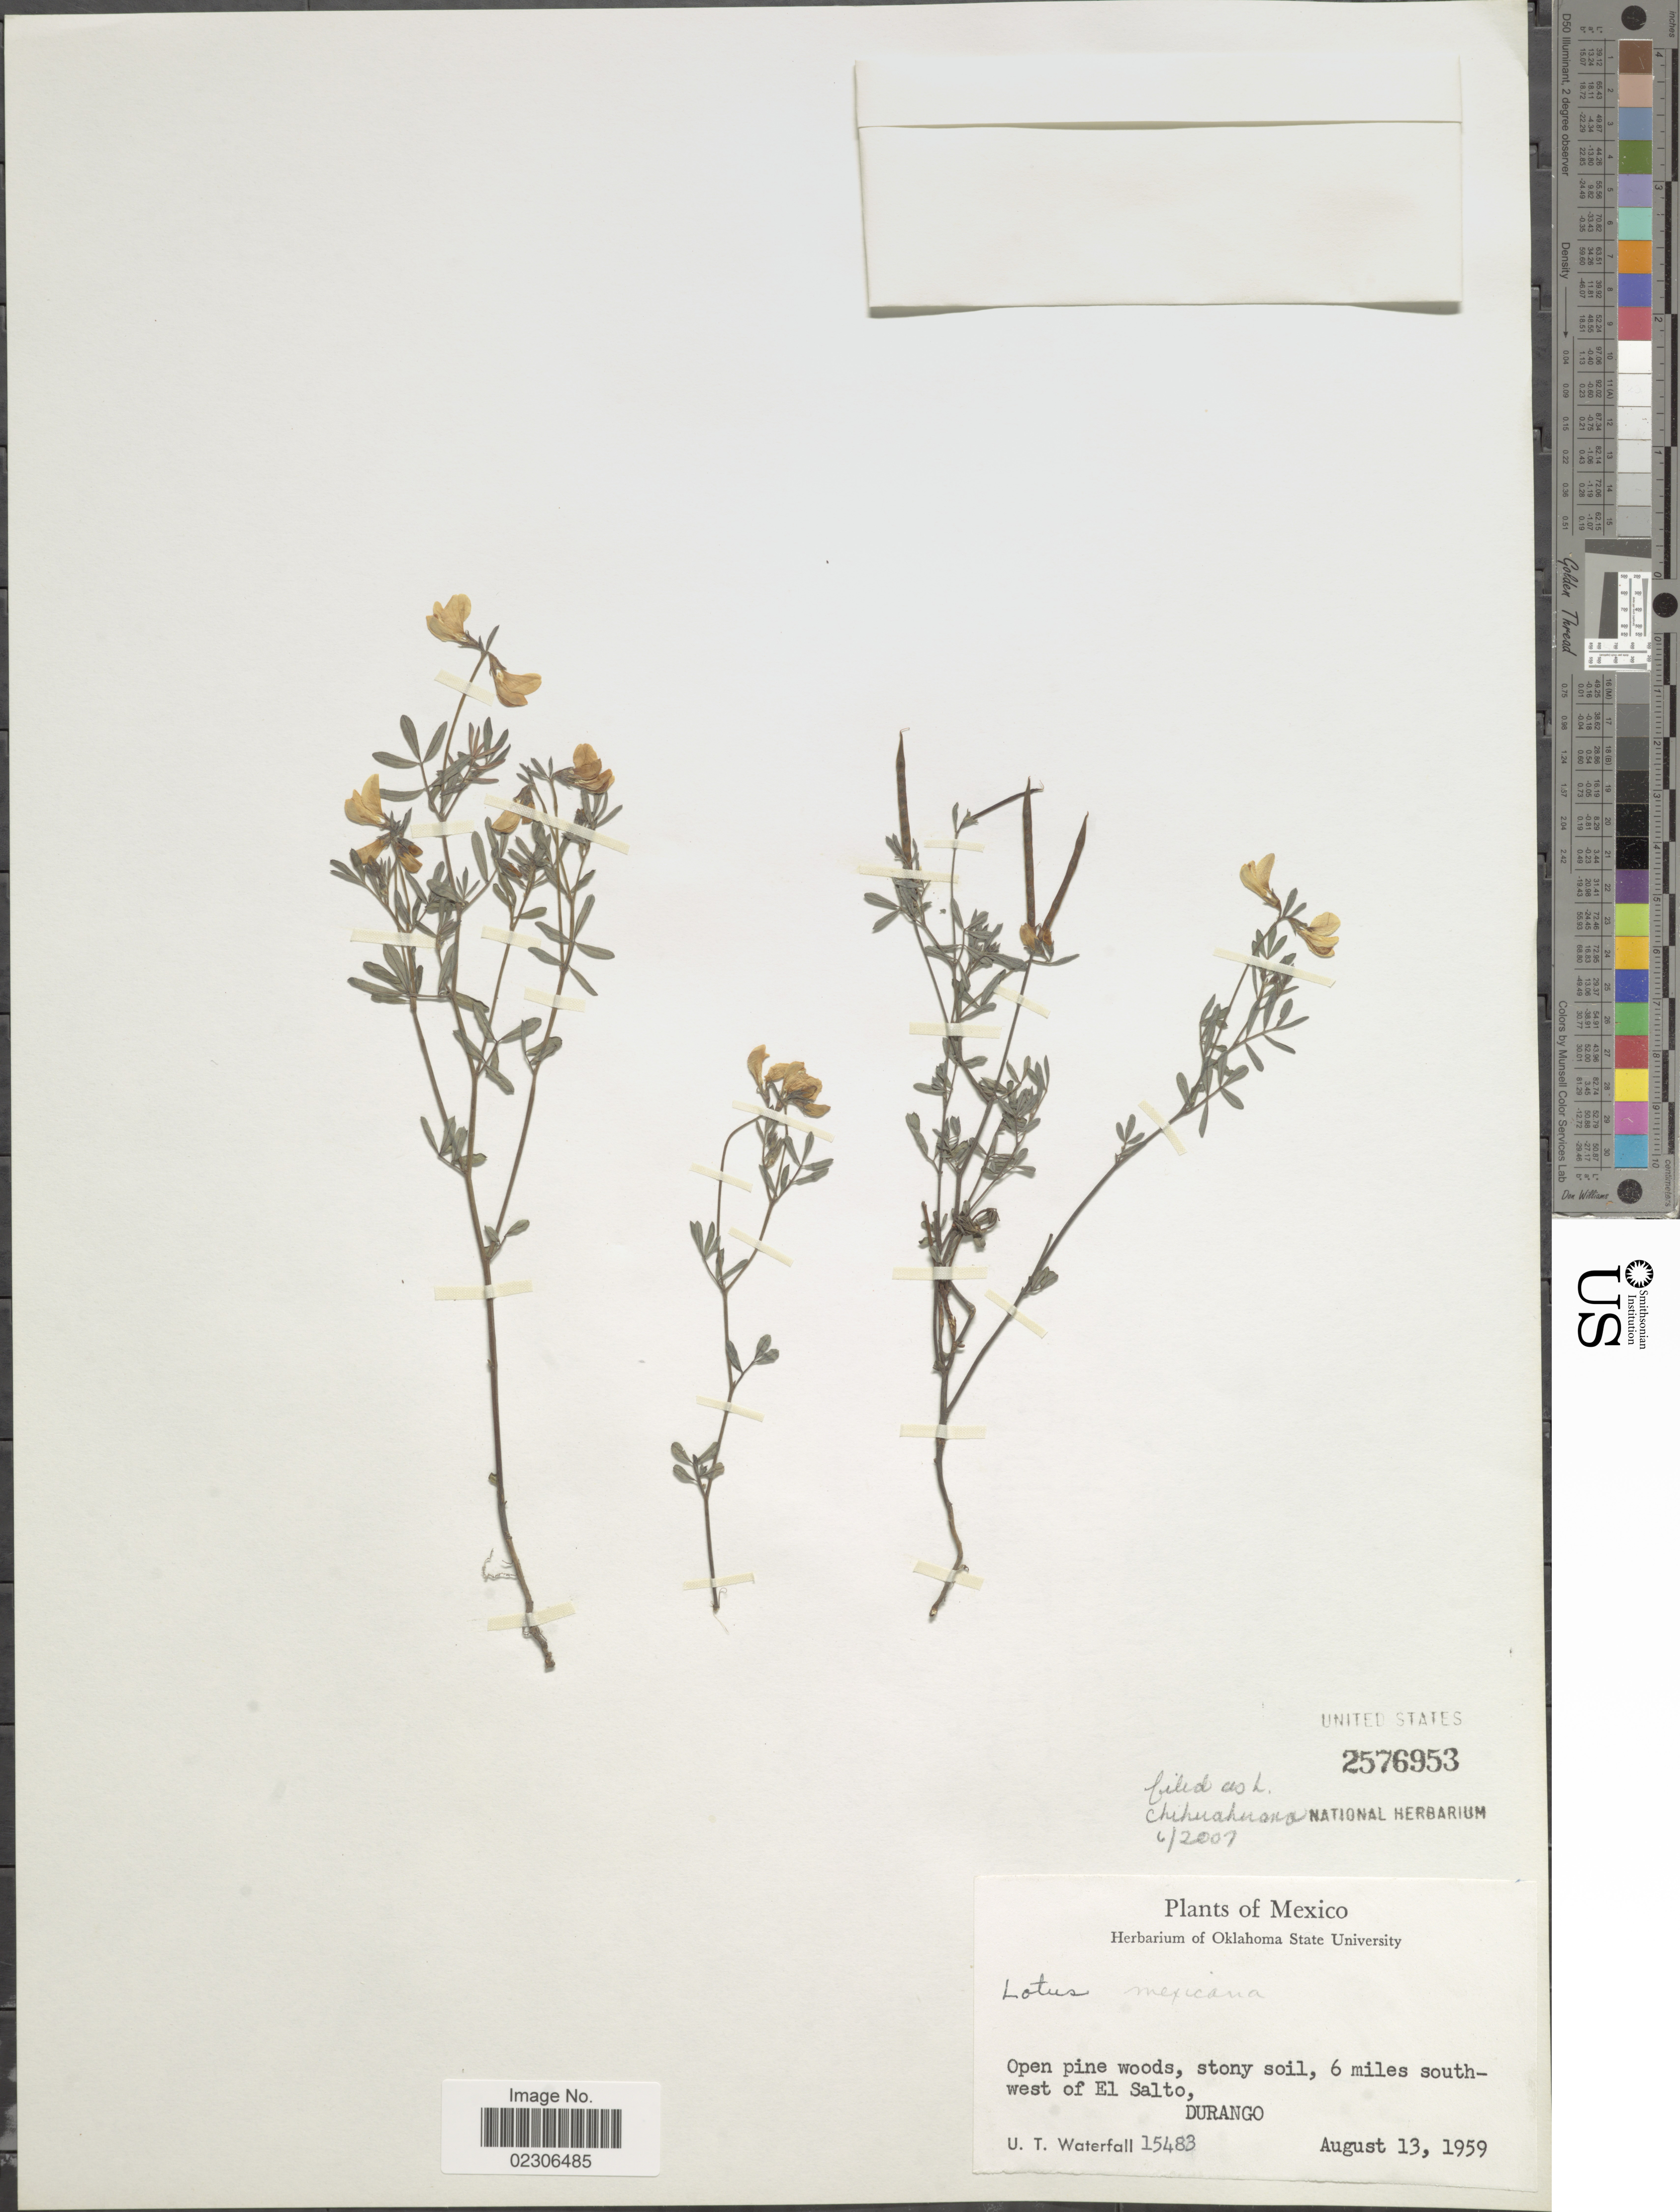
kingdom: Plantae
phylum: Tracheophyta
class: Magnoliopsida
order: Fabales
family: Fabaceae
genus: Lotus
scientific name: Lotus chihuahuanus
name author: (S. Watson) Greene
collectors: U. T. Waterfall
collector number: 15483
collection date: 1959-08-13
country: Mexico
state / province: Durango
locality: Open pine woods, stony soil, 6 miles southswest of El Salto, Durango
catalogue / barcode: US 2576953